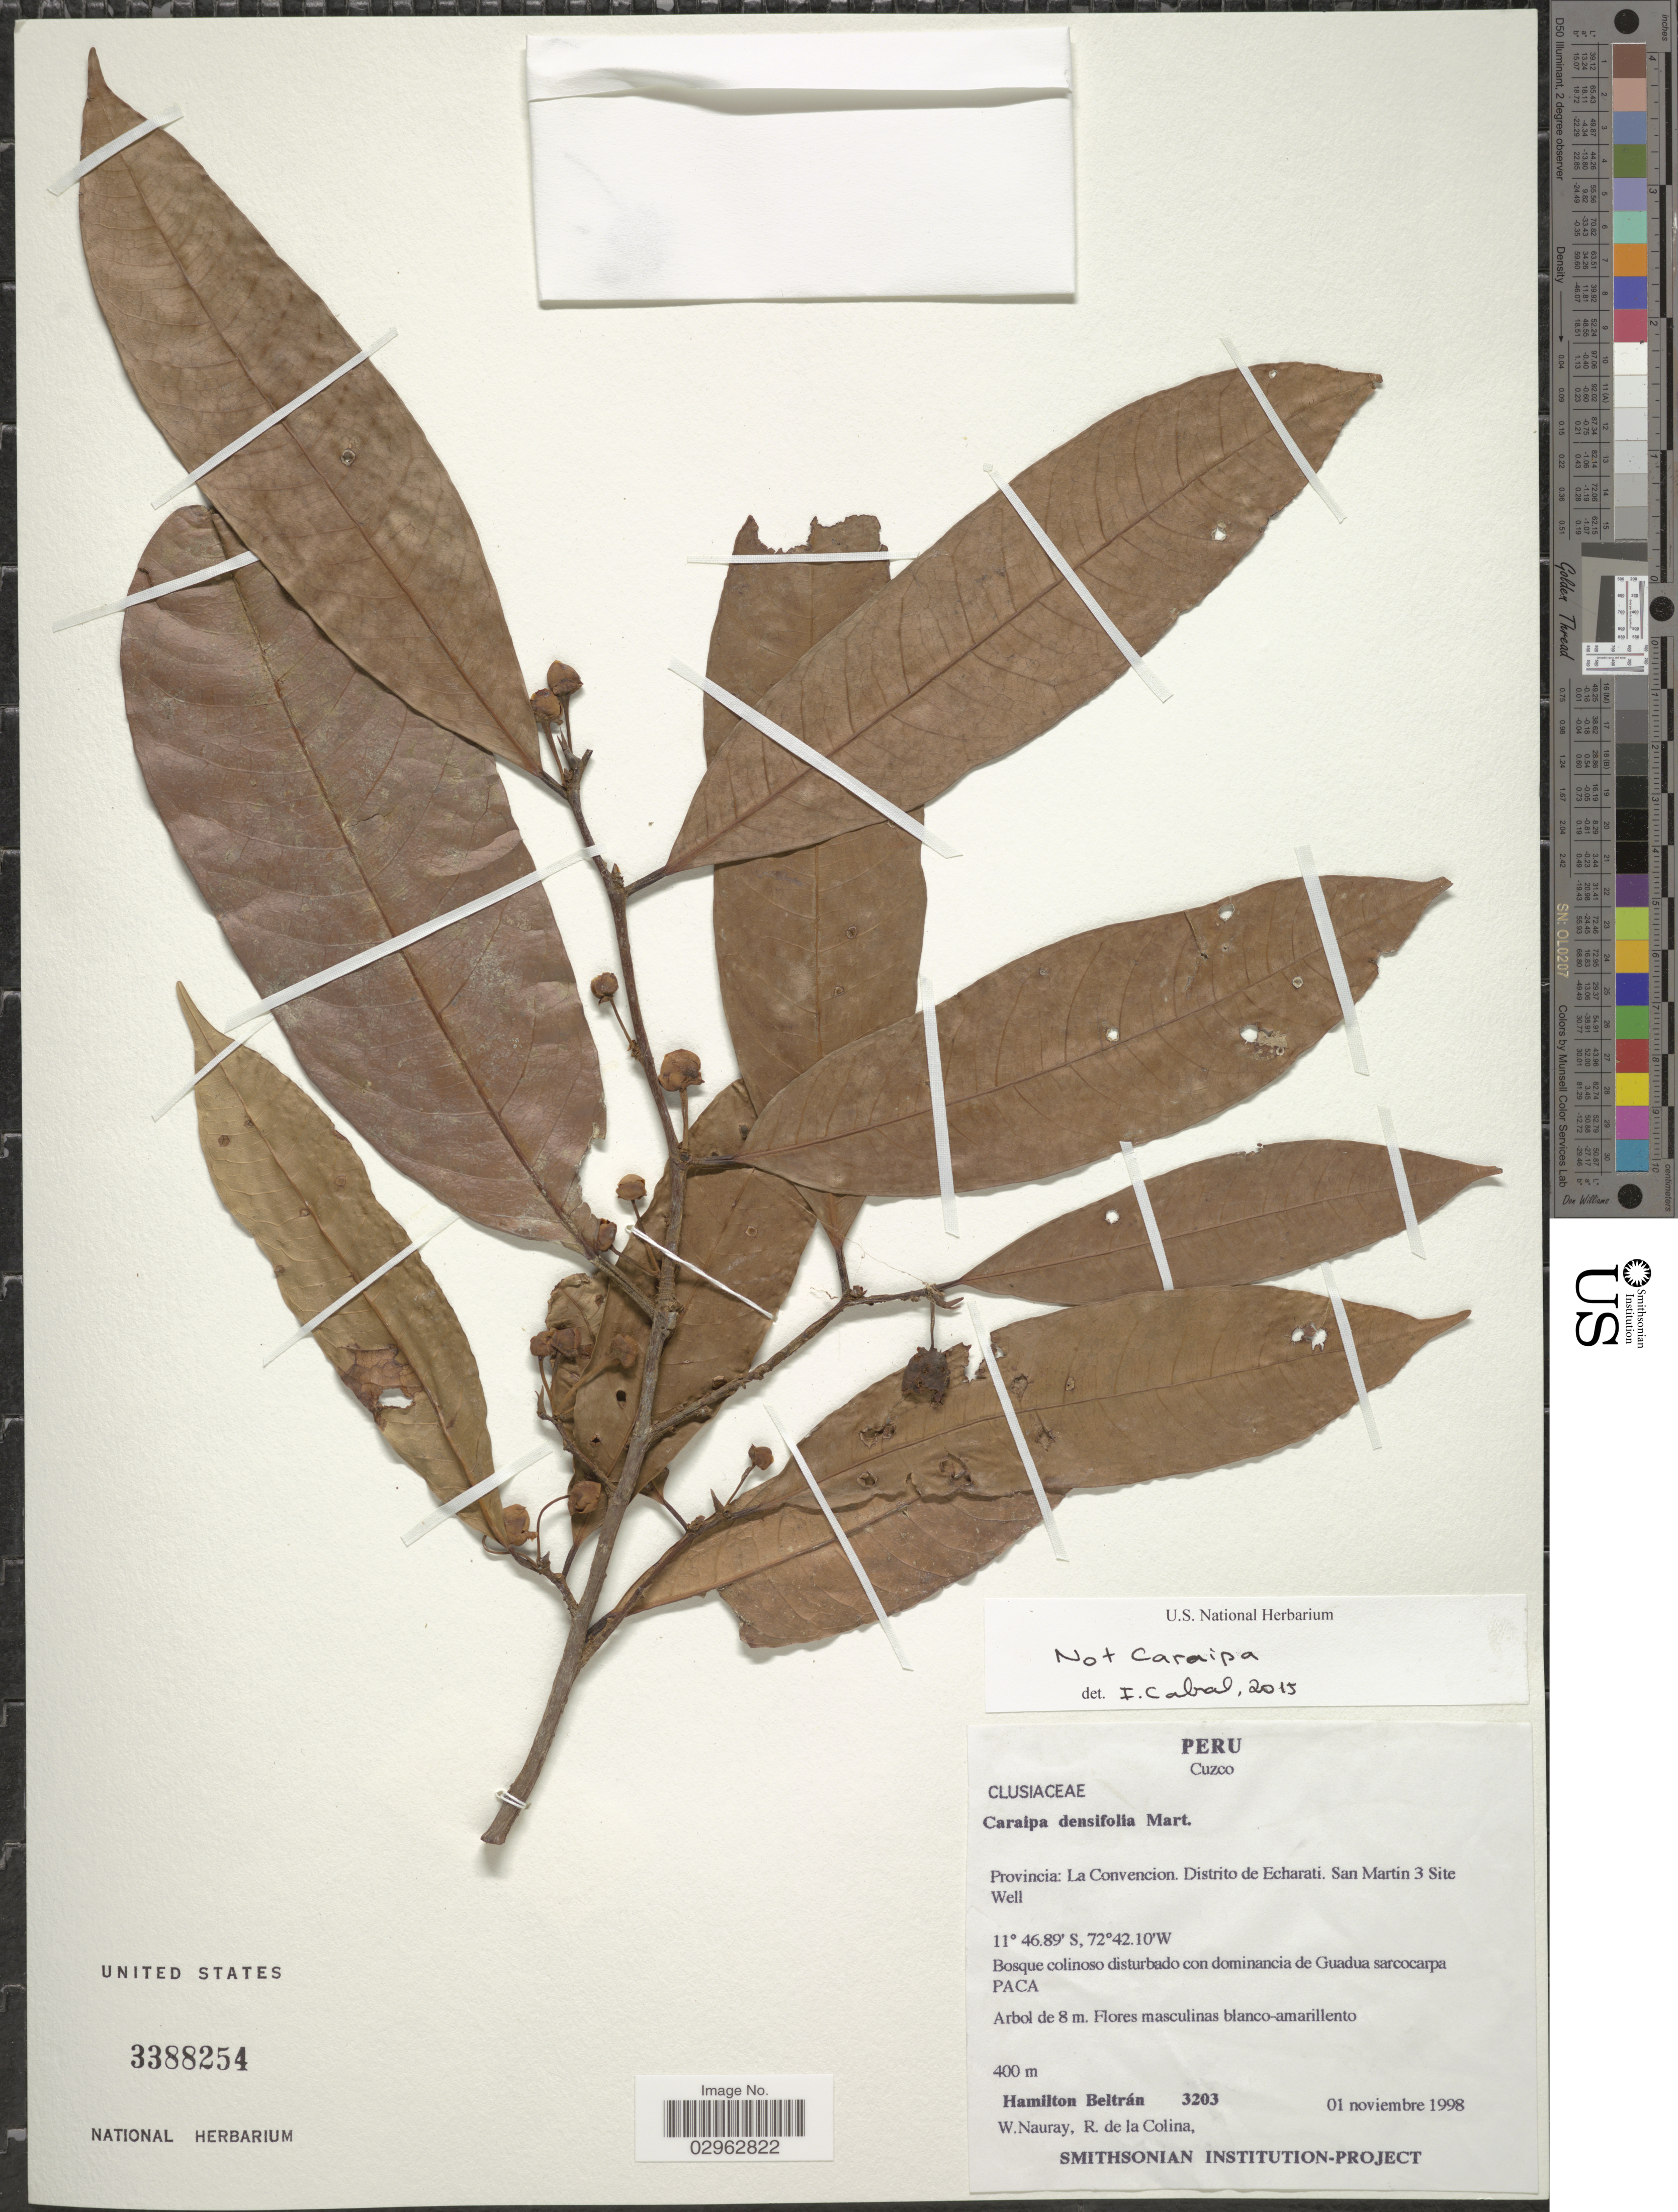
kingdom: Plantae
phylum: Tracheophyta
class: Magnoliopsida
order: Malpighiales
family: Clusiaceae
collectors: H. Beltran, W. Nauray & R. de La Colina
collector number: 3203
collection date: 1998-11-01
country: Peru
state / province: Cusco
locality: Provincia: La Convencion. Distrito de Echarati. San Martin 3 Site Well.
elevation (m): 400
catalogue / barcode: US 3388254